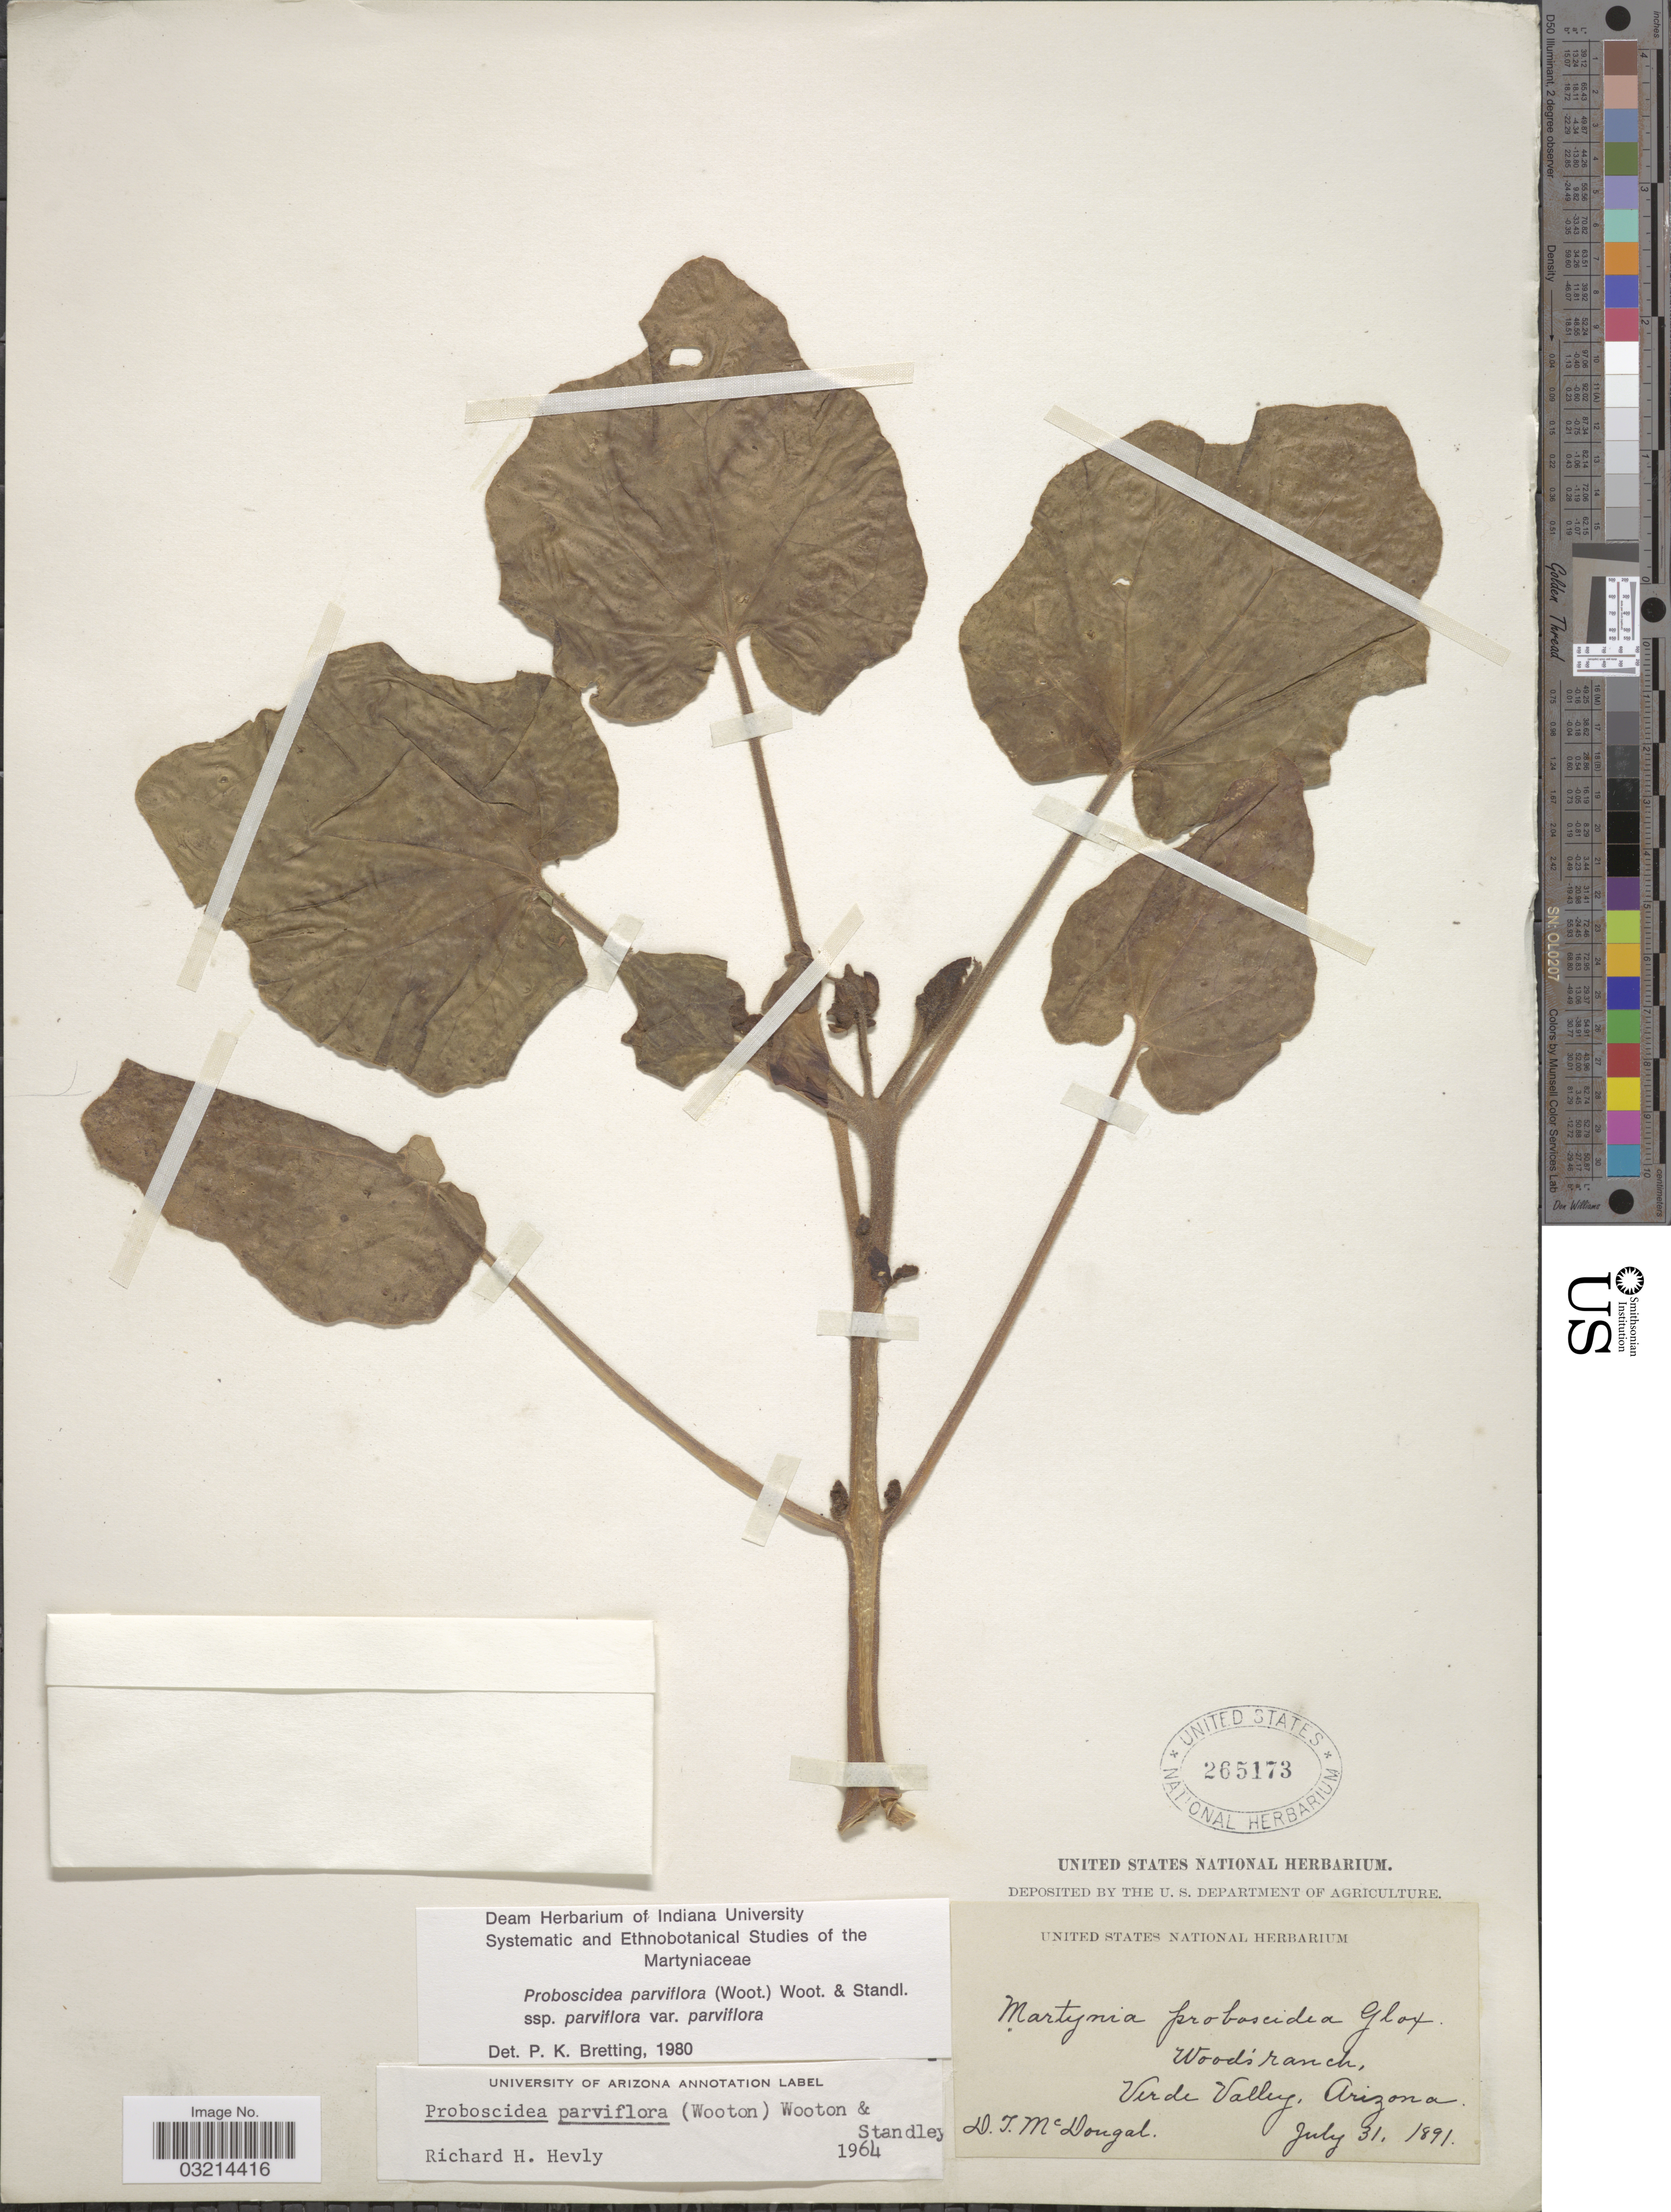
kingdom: Plantae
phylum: Tracheophyta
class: Magnoliopsida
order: Lamiales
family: Martyniaceae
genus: Proboscidea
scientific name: Proboscidea parviflora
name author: (Wooton) Wooton & Standl.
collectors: D. Mcdougal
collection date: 1891-07-31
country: United States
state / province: Arizona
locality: Wood's ranch, Verde Valley.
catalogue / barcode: US 265173